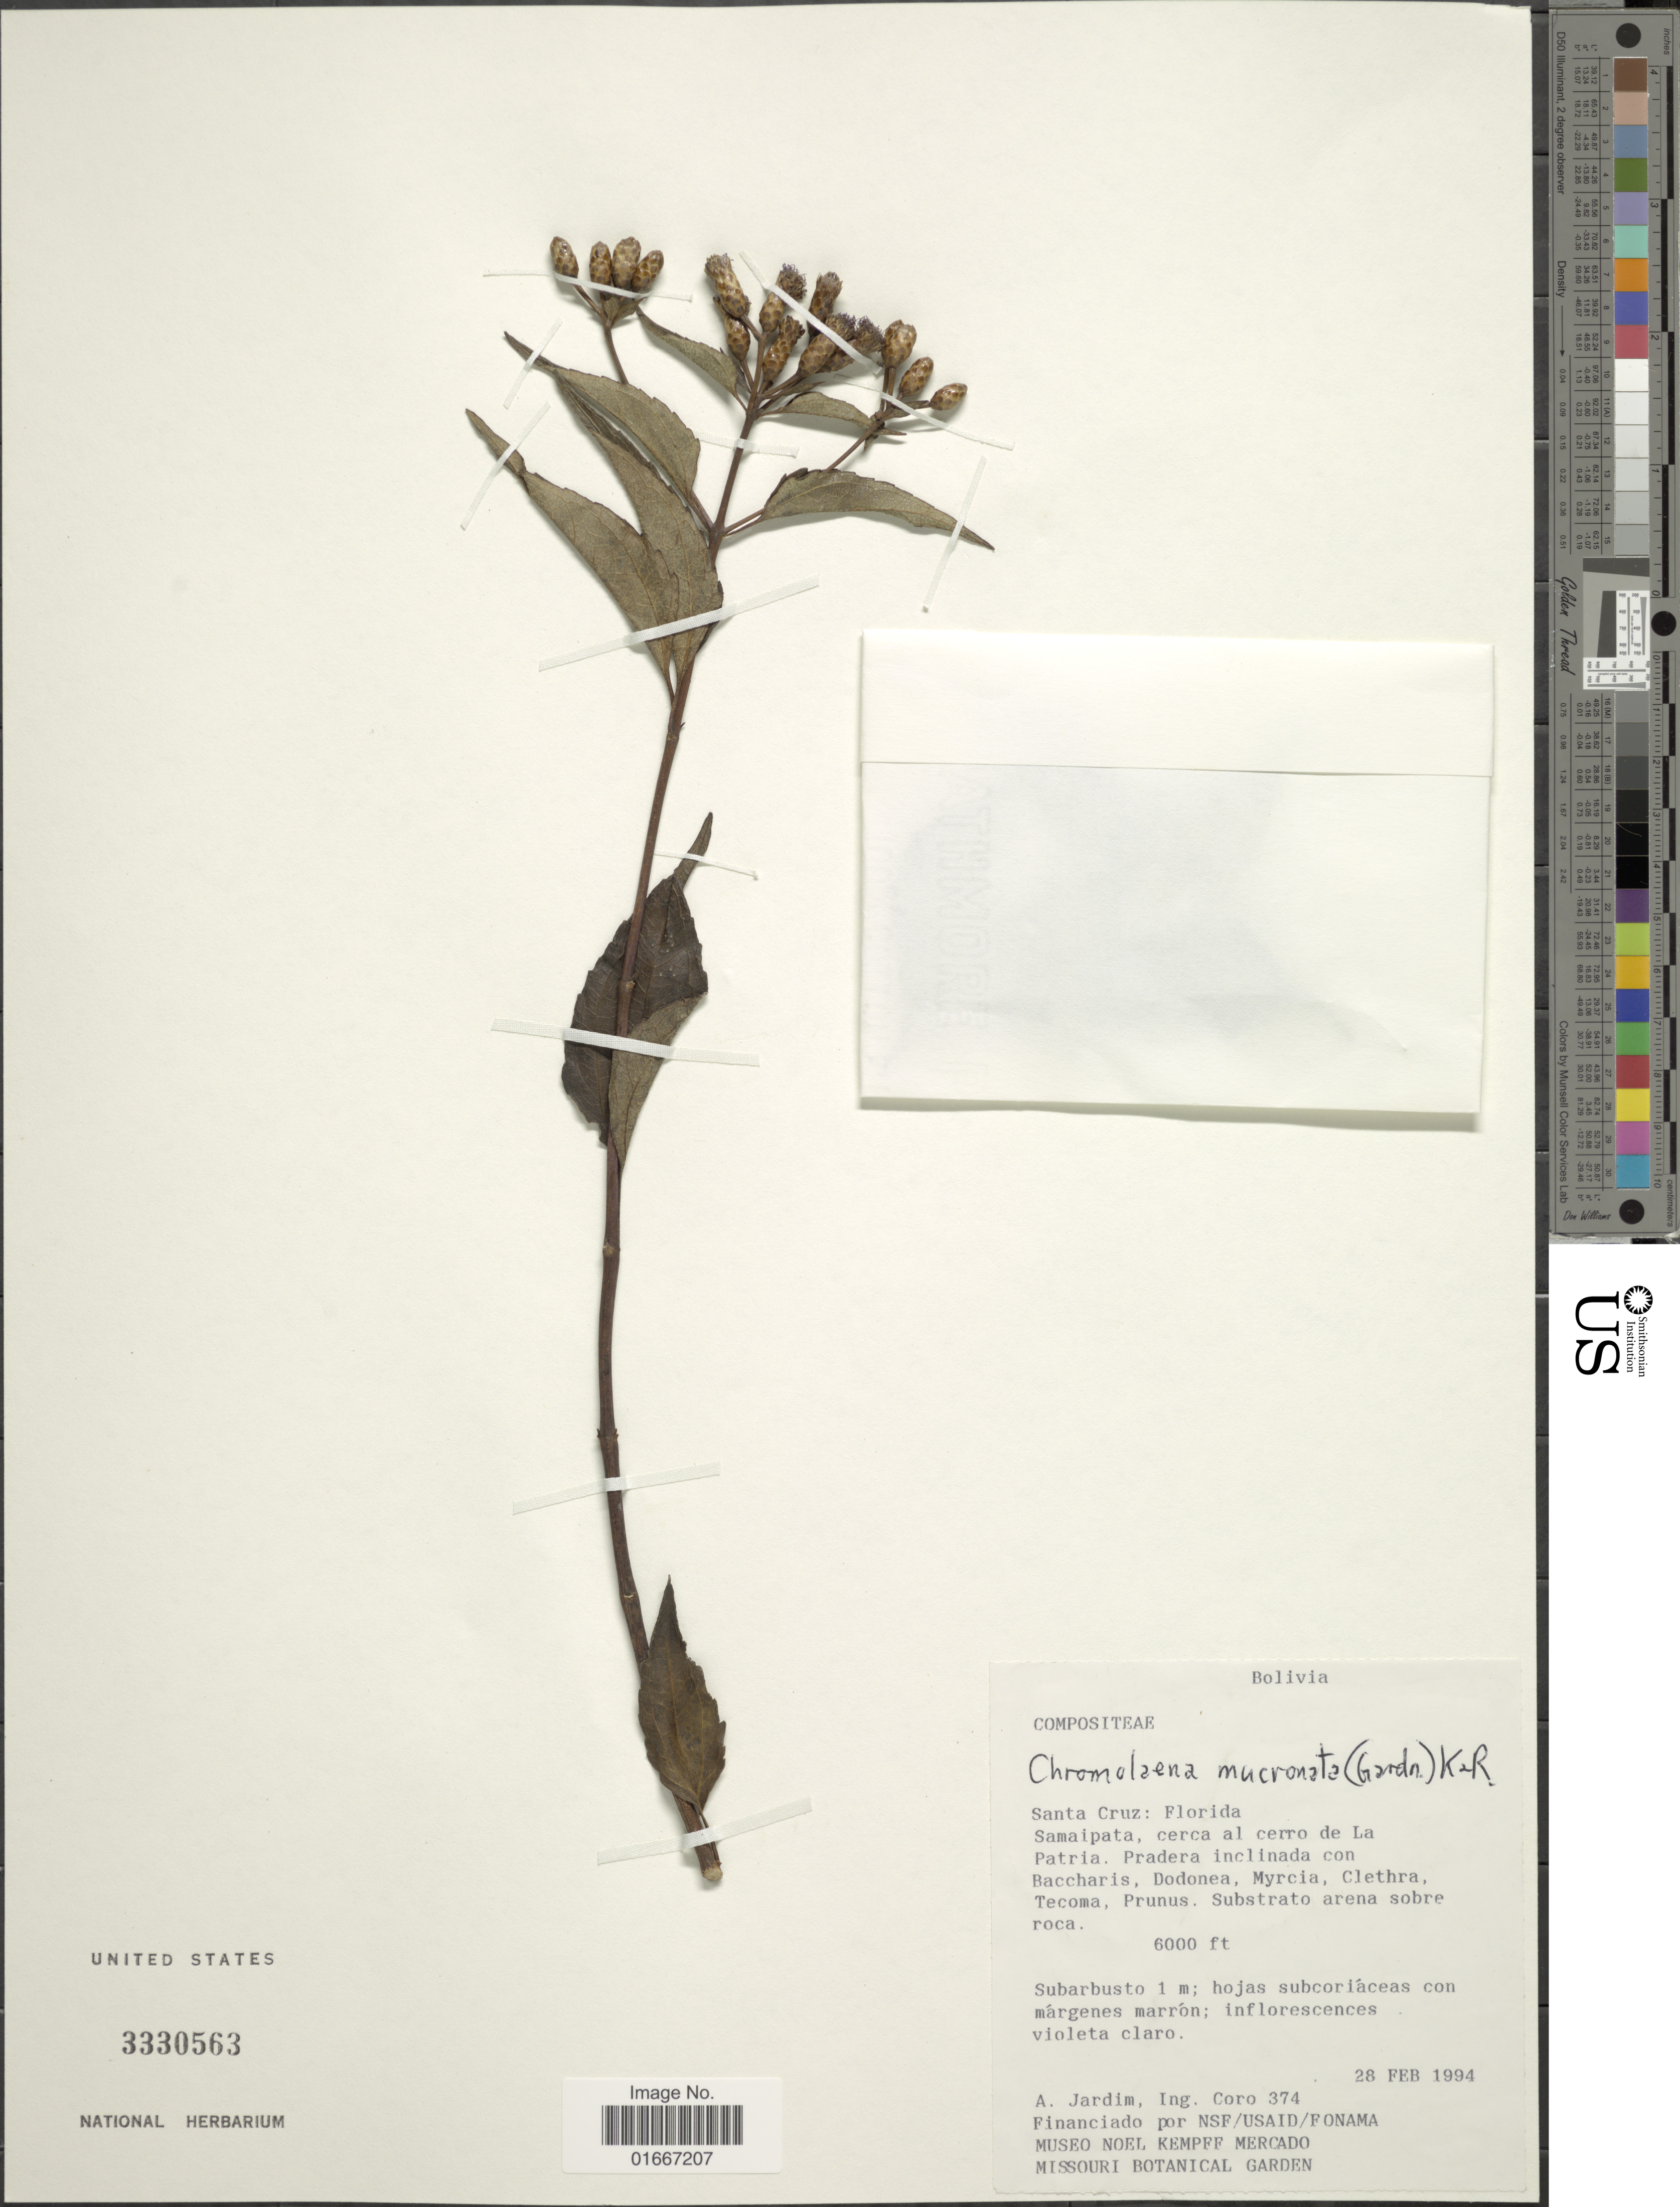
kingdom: Plantae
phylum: Tracheophyta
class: Magnoliopsida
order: Asterales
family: Asteraceae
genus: Chromolaena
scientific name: Chromolaena austera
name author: (B.L. Rob.) R.M. King & H. Rob.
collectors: A. Jardim & I. Coro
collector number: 374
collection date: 1994-02-28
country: Bolivia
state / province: Santa Cruz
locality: Florida, Samaipata, cerca al cerro de La Patria.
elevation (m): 1829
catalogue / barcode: US 3330563